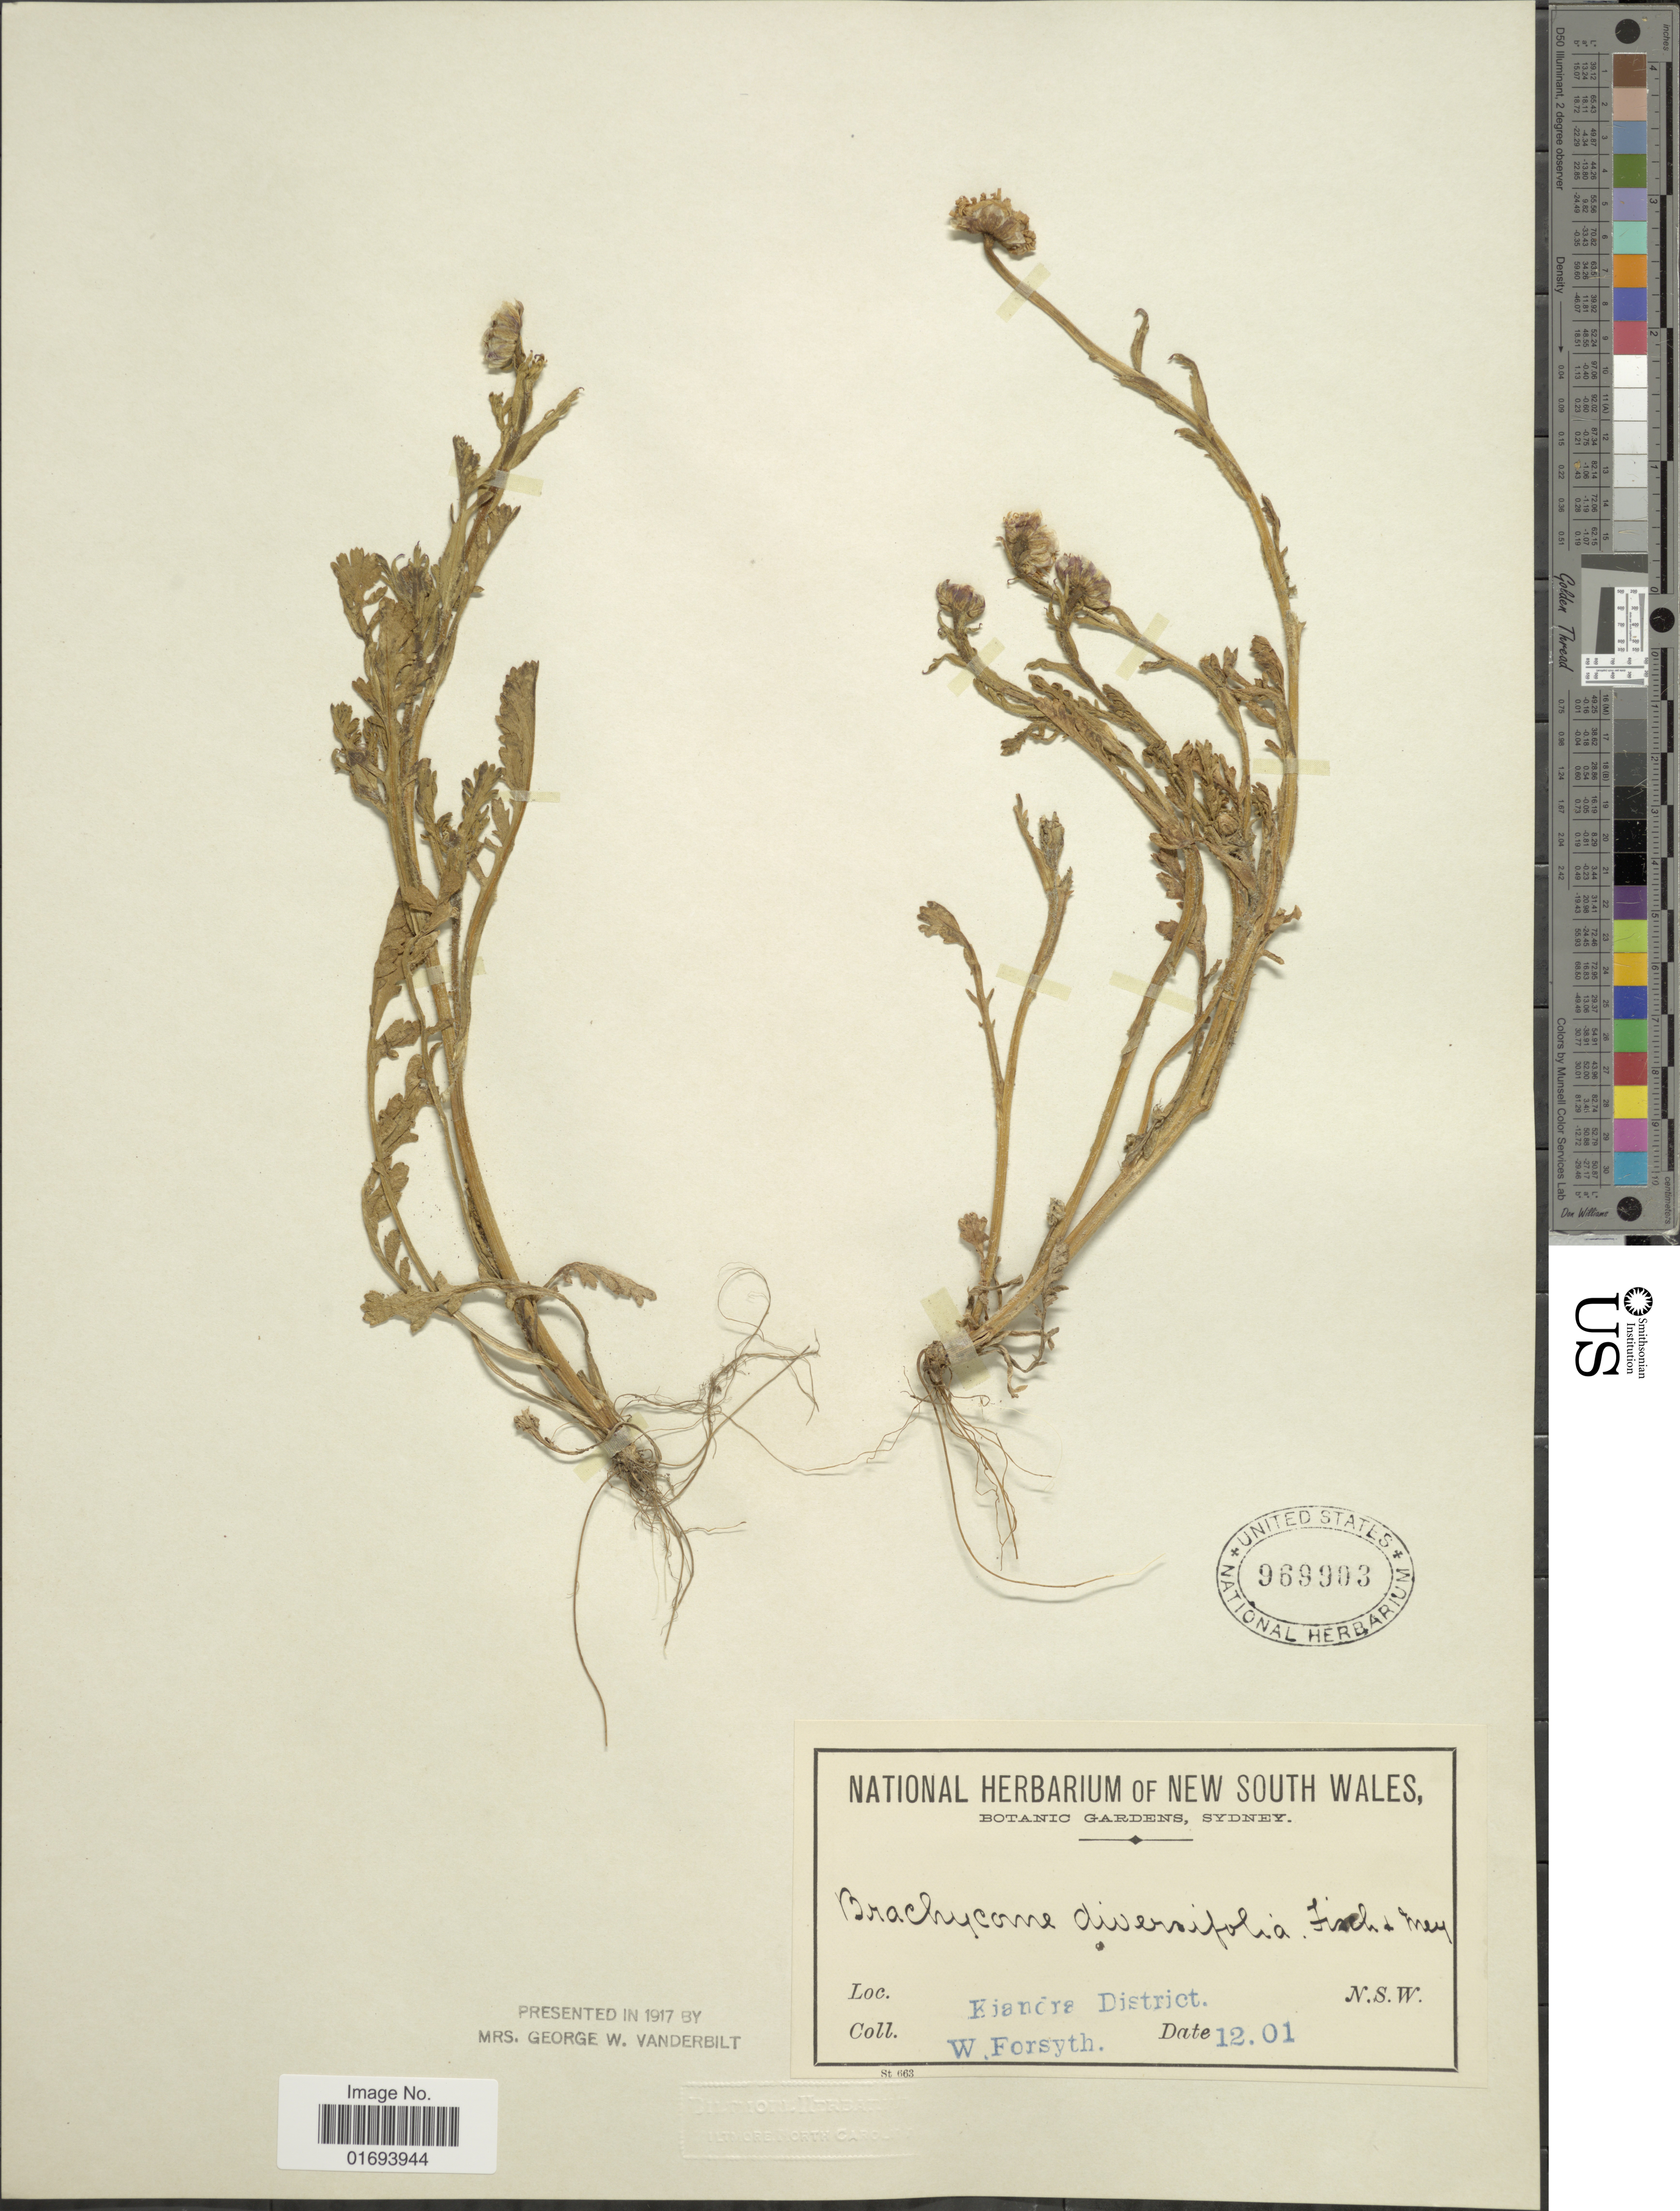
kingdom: Plantae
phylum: Tracheophyta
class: Magnoliopsida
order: Asterales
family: Asteraceae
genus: Brachyscome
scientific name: Brachyscome diversifolia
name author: (Graham ex Hook.) Fischer & C.A. Mey.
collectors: W. Forsyth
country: Australia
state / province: New South Wales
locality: Kiandra District. N. S. W.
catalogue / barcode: US 969903